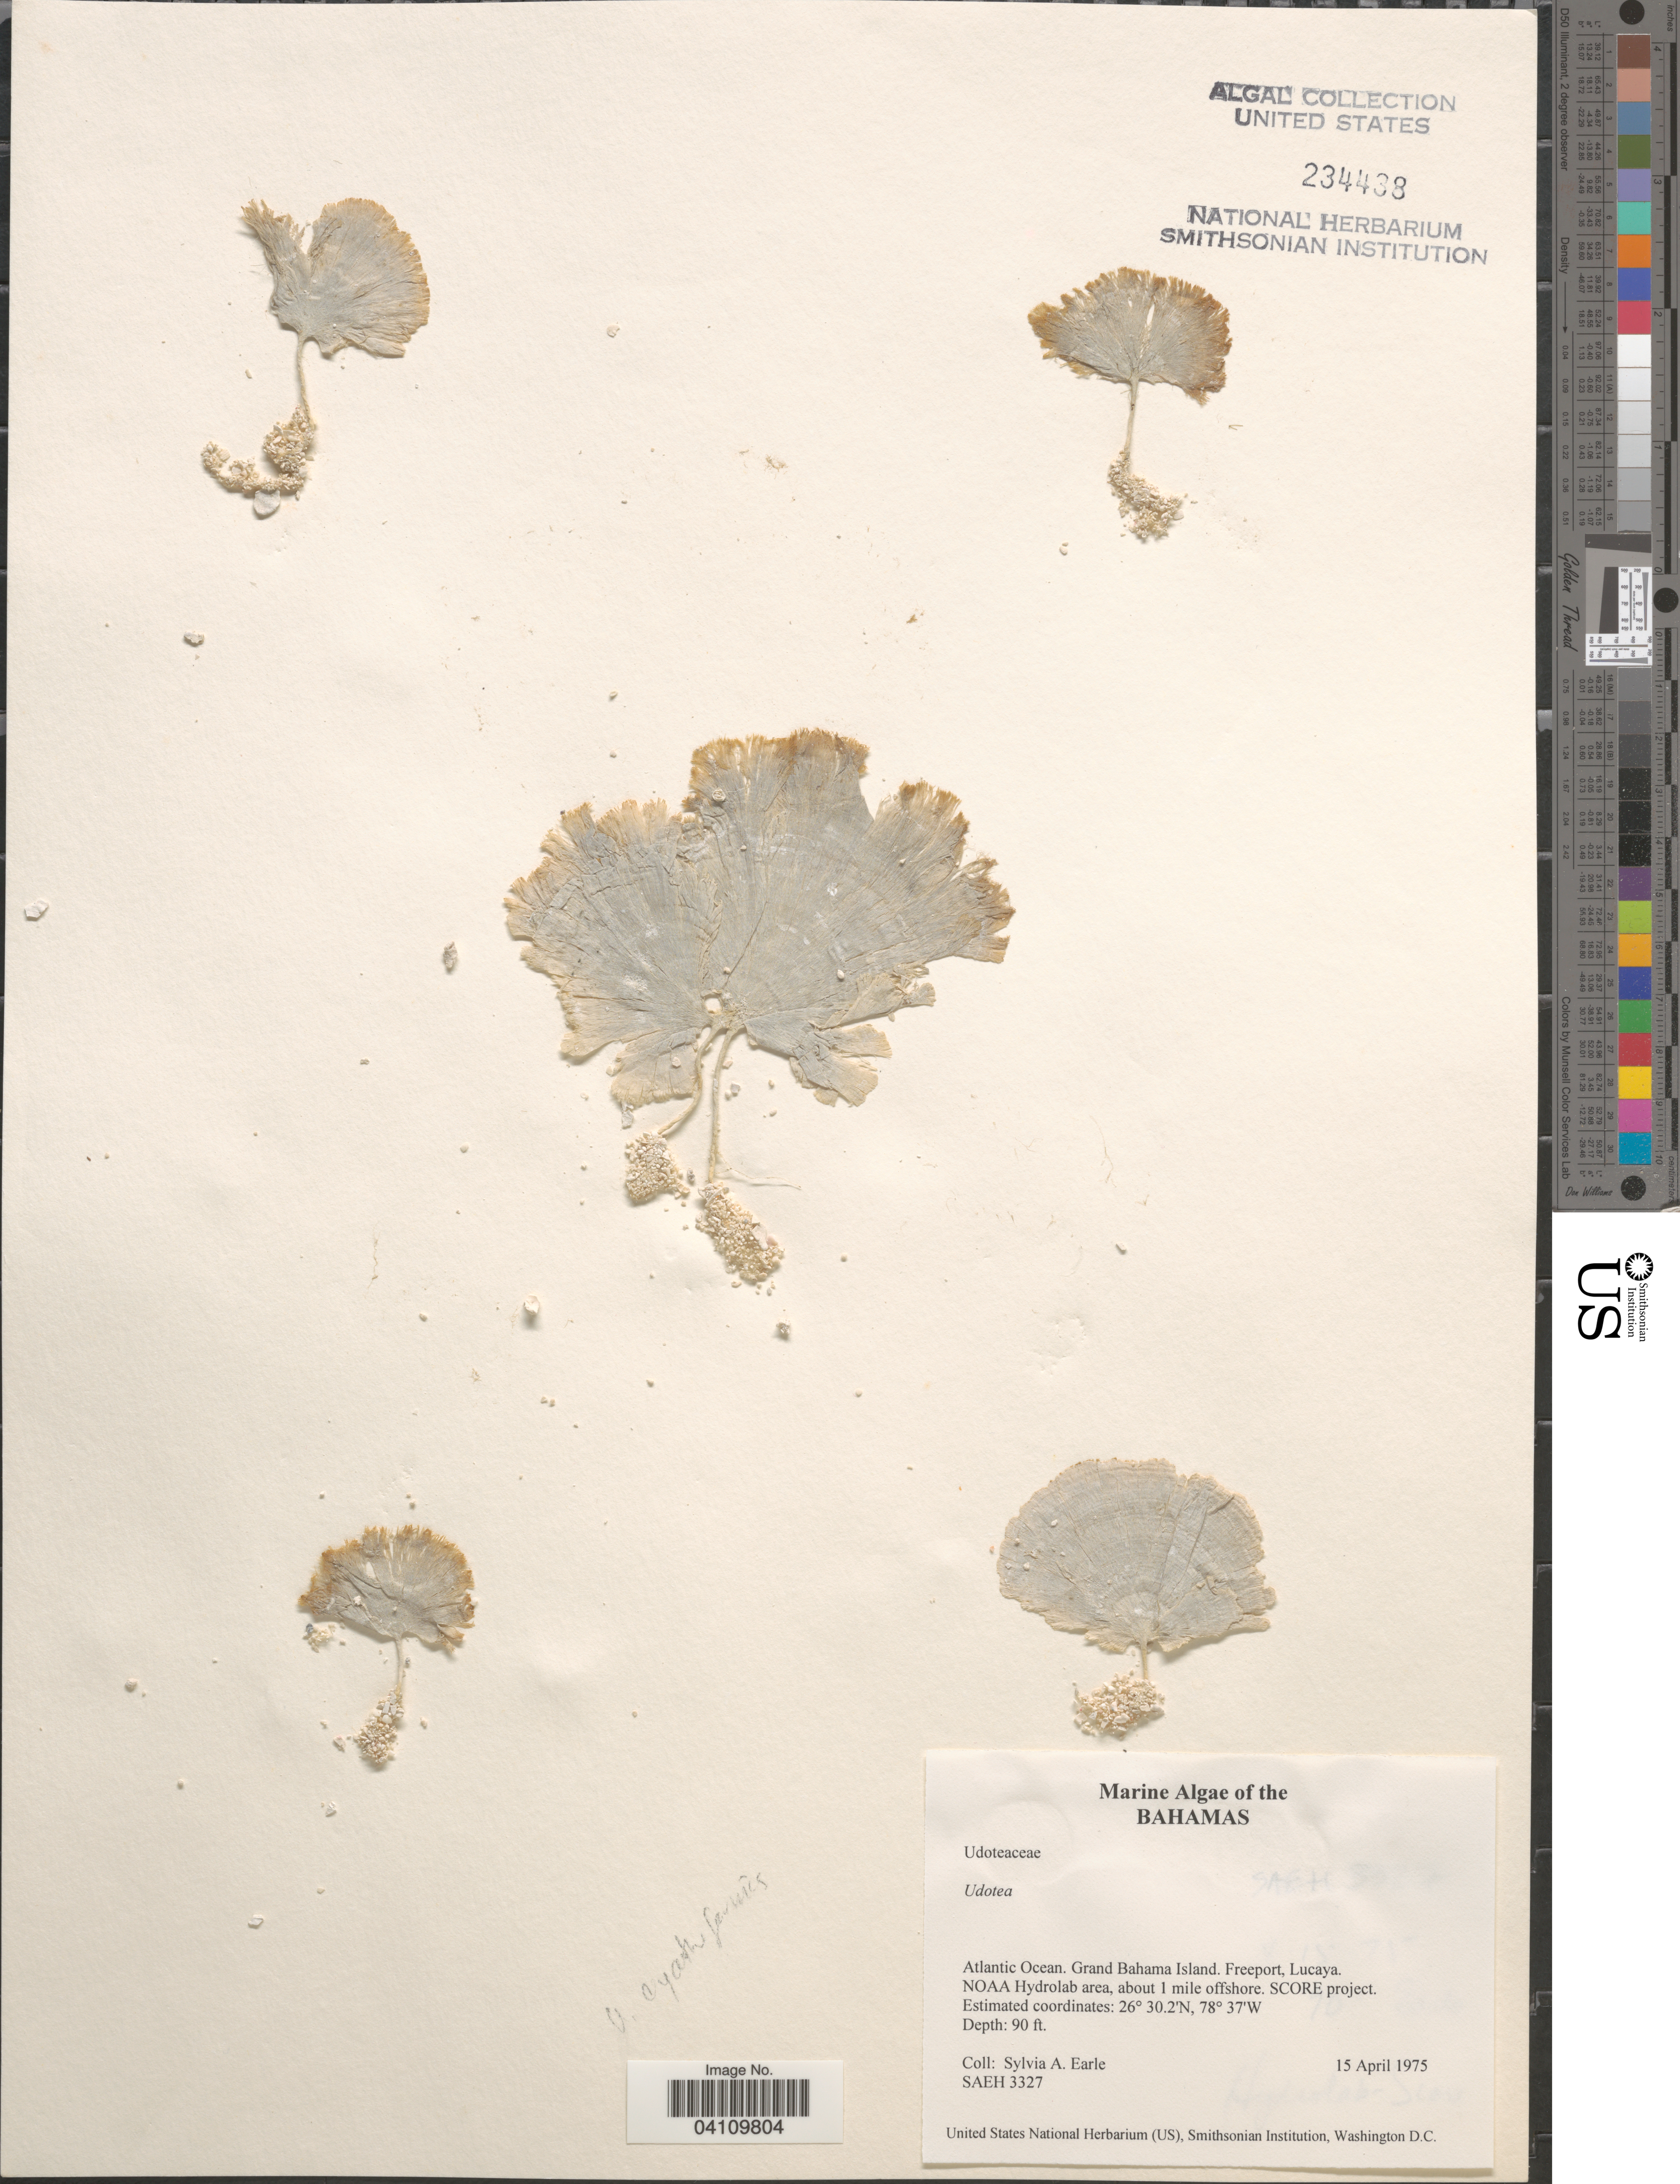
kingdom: Plantae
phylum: Chlorophyta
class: Ulvophyceae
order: Bryopsidales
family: Udoteaceae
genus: Udotea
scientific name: Udotea sp.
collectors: S. A. Earle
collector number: SAEH 3327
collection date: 1975-04-15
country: Bahamas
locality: Atlantic Ocean. Grand Bahama Island. Freeport, Lucaya. NOAA Hydrolab area, about 1 mile offshore. SCORE project.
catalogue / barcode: US 234438